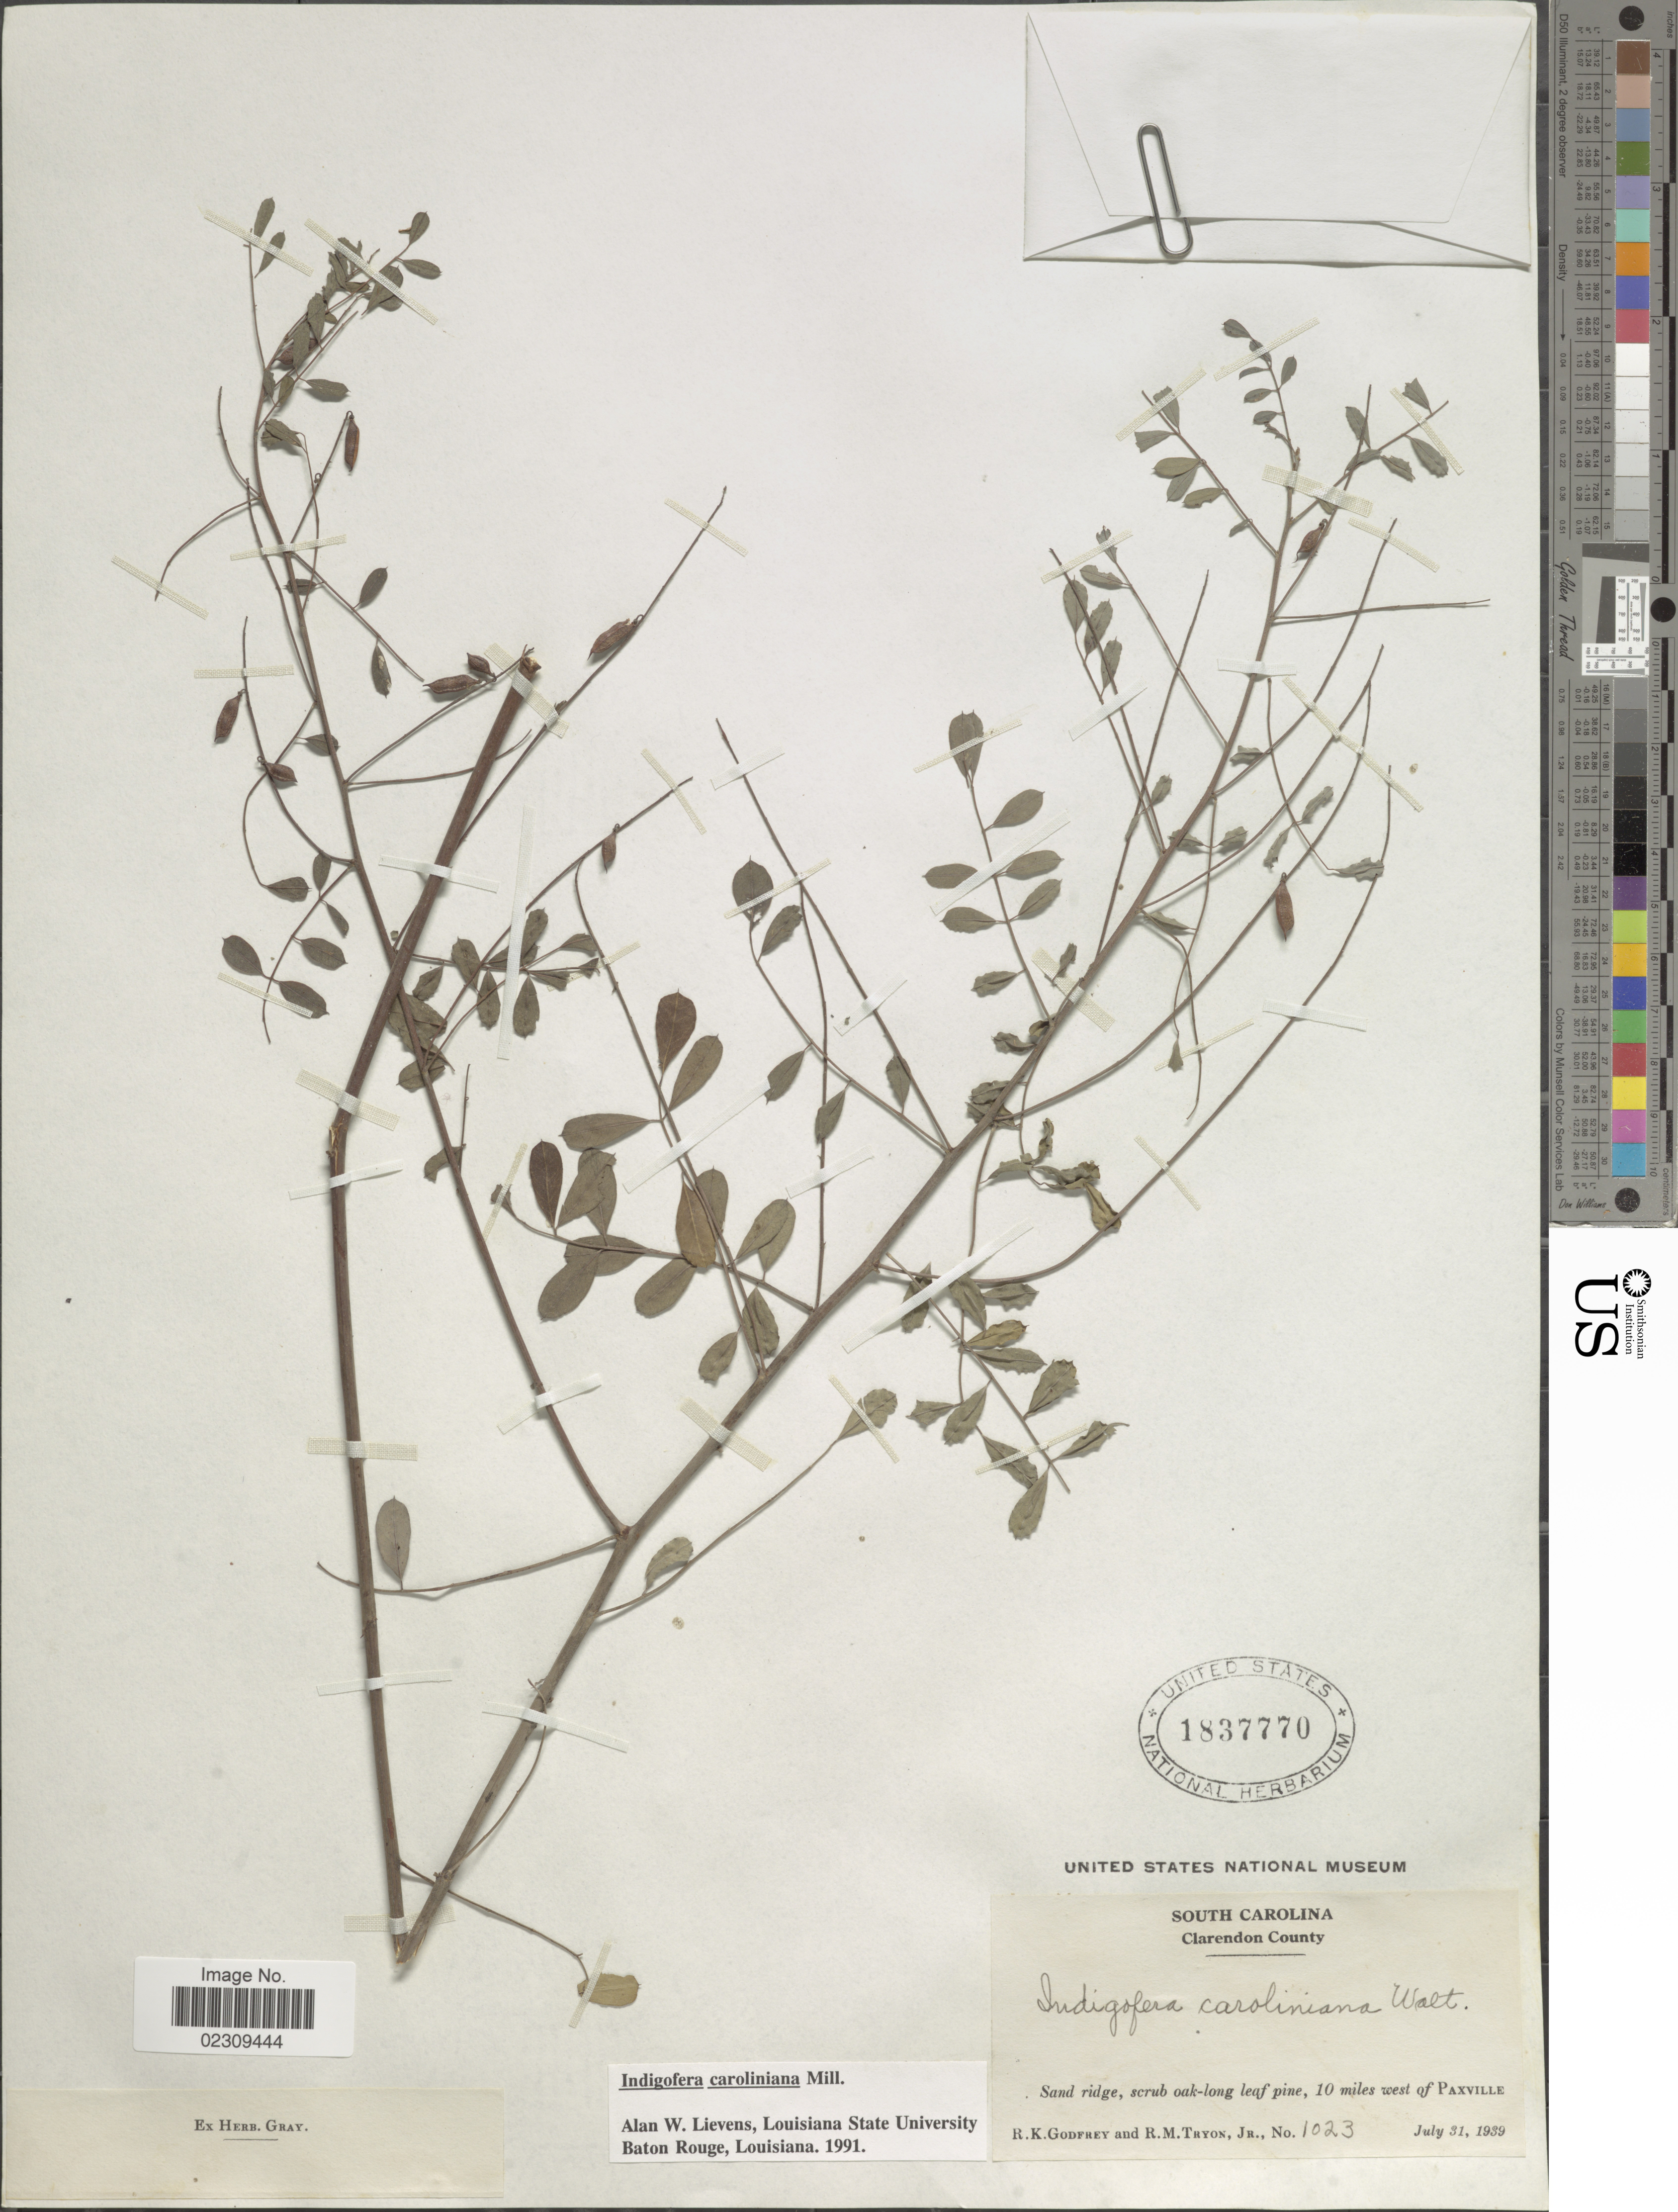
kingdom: Plantae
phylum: Tracheophyta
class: Magnoliopsida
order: Fabales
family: Fabaceae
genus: Indigofera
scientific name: Indigofera caroliniana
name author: Mill.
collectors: R. K. Godfrey & R. M. Tryon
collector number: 1023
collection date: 1939-07-31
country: United States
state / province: South Carolina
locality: Clarendon County, 10 miles west of Paxville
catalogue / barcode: US 1837770